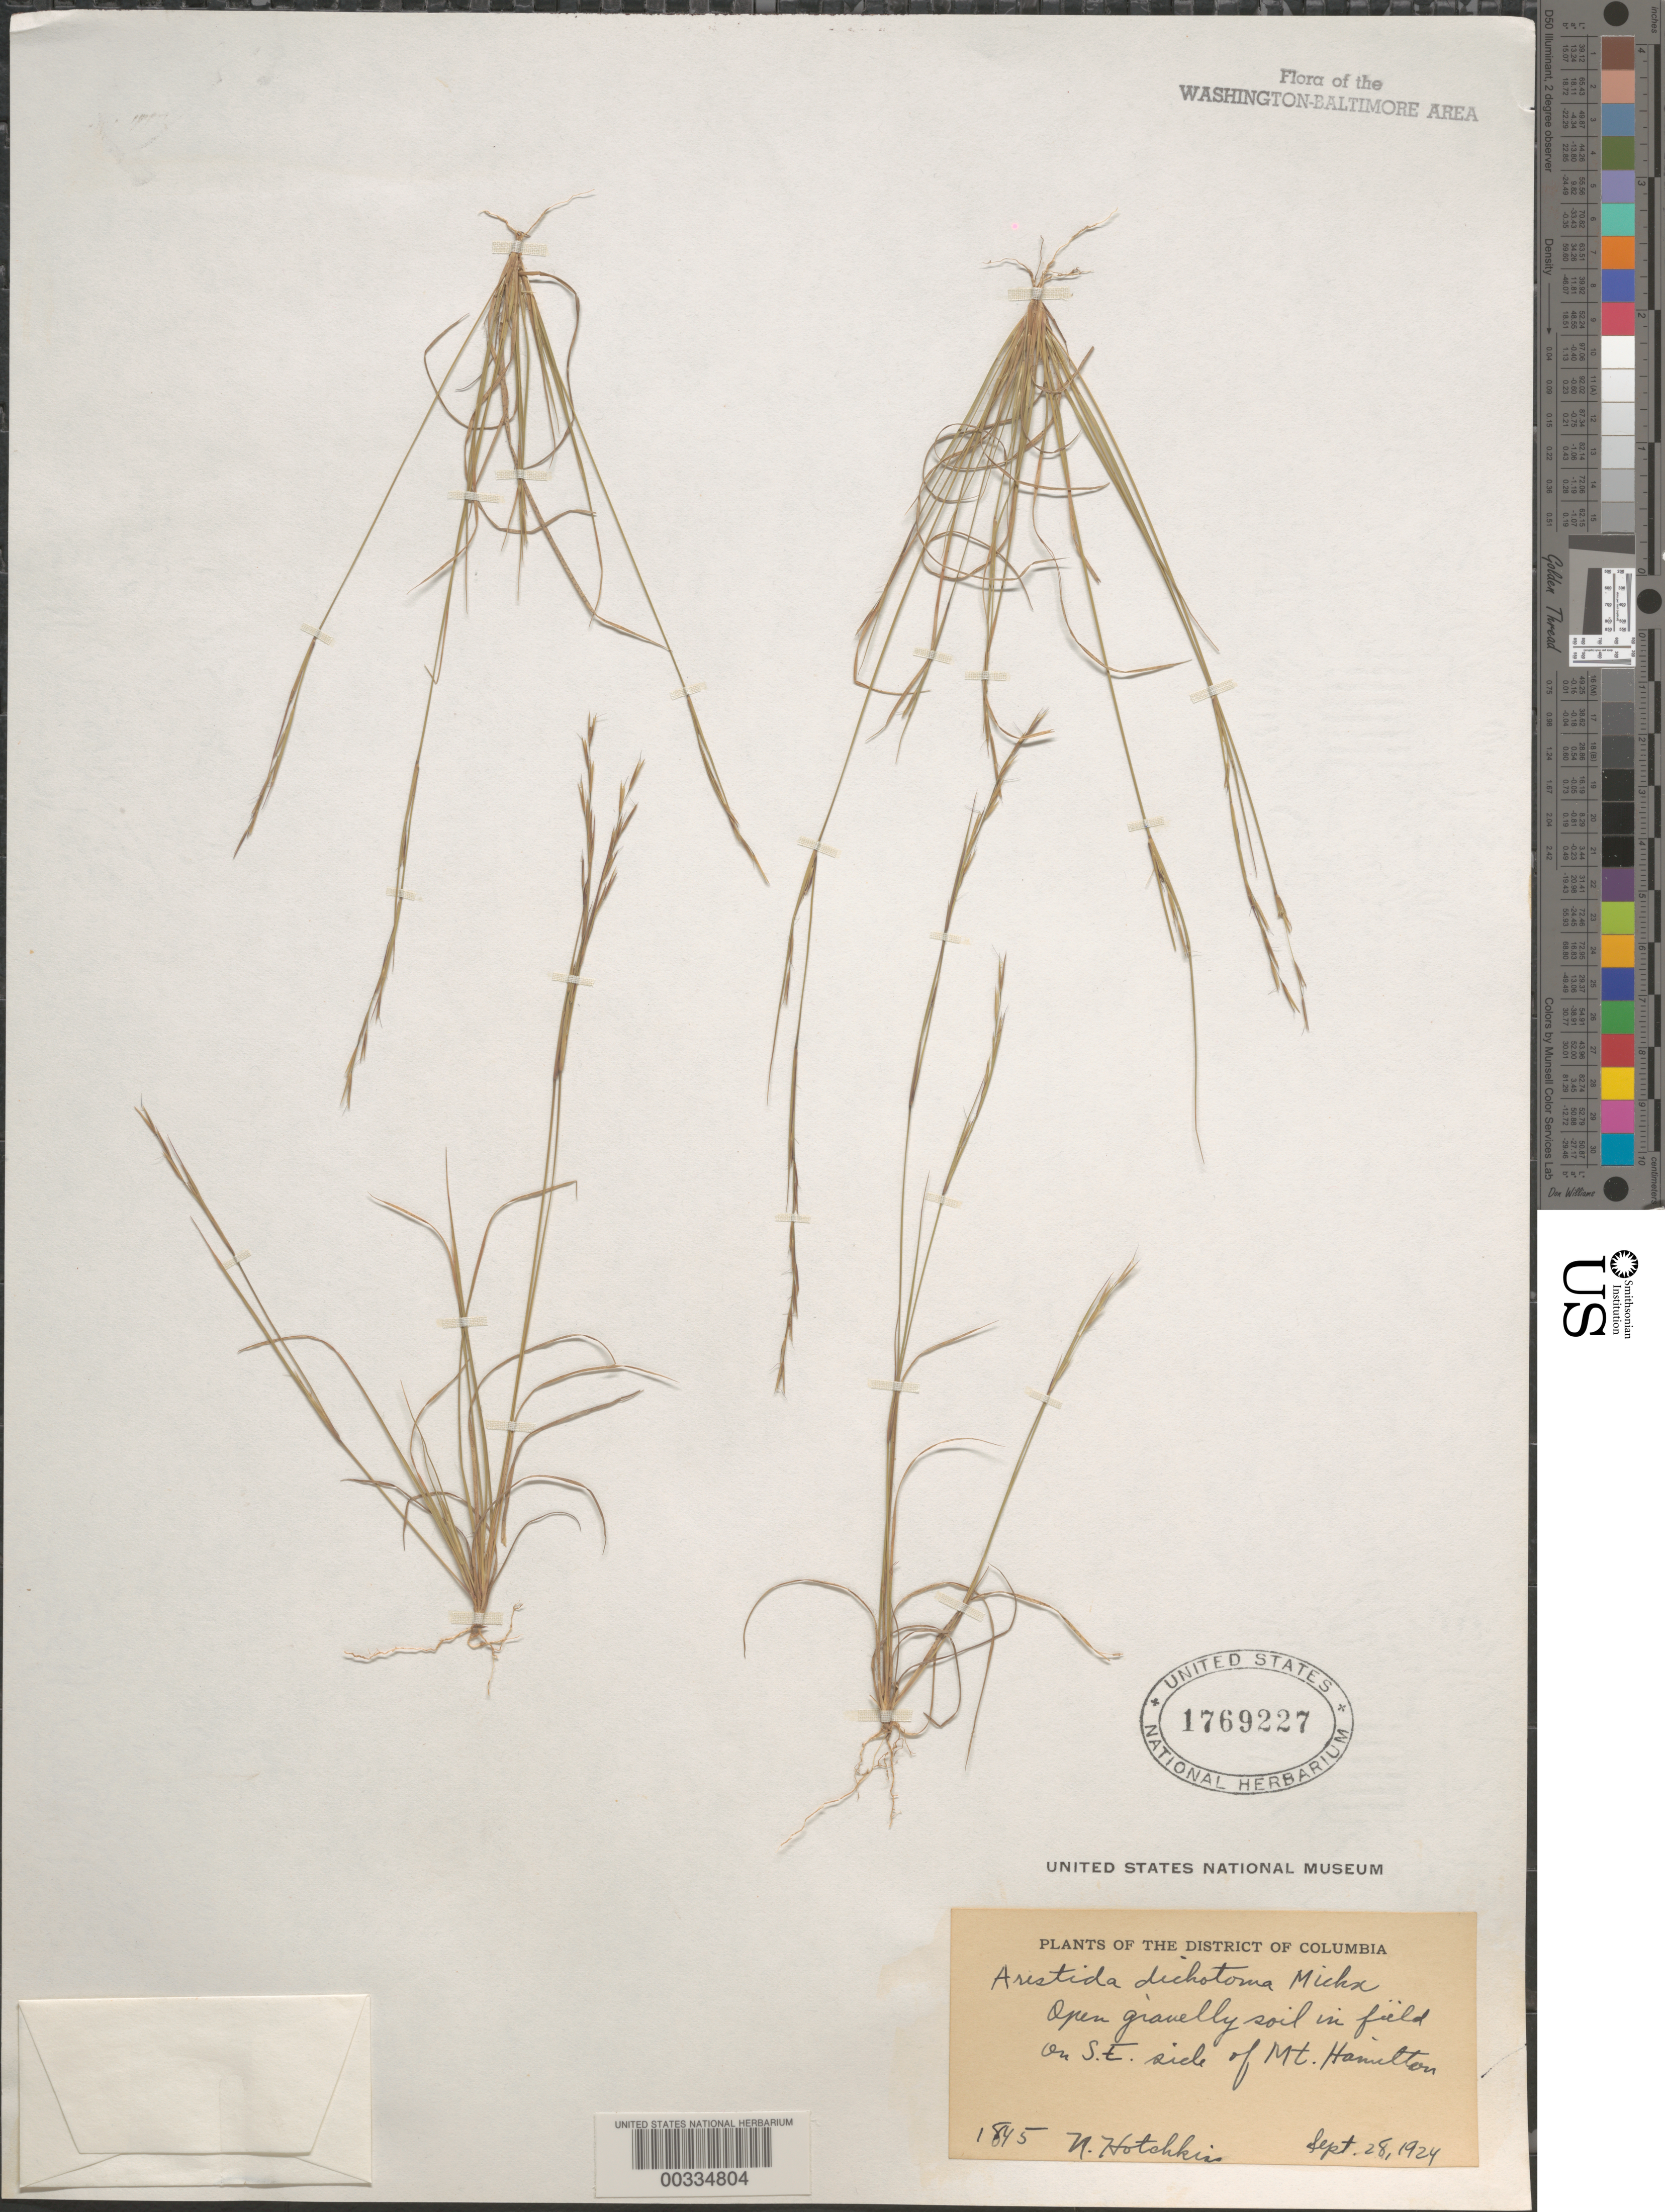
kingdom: Plantae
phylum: Tracheophyta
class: Liliopsida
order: Poales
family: Poaceae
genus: Aristida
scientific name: Aristida dichotoma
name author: Michx.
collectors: N. Hotchkiss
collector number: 1845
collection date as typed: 28 Sep 1924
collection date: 1924-09-28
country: United States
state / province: District of Columbia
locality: Mount Hamilton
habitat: Open gravelly soil in field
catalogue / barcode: US 1769227